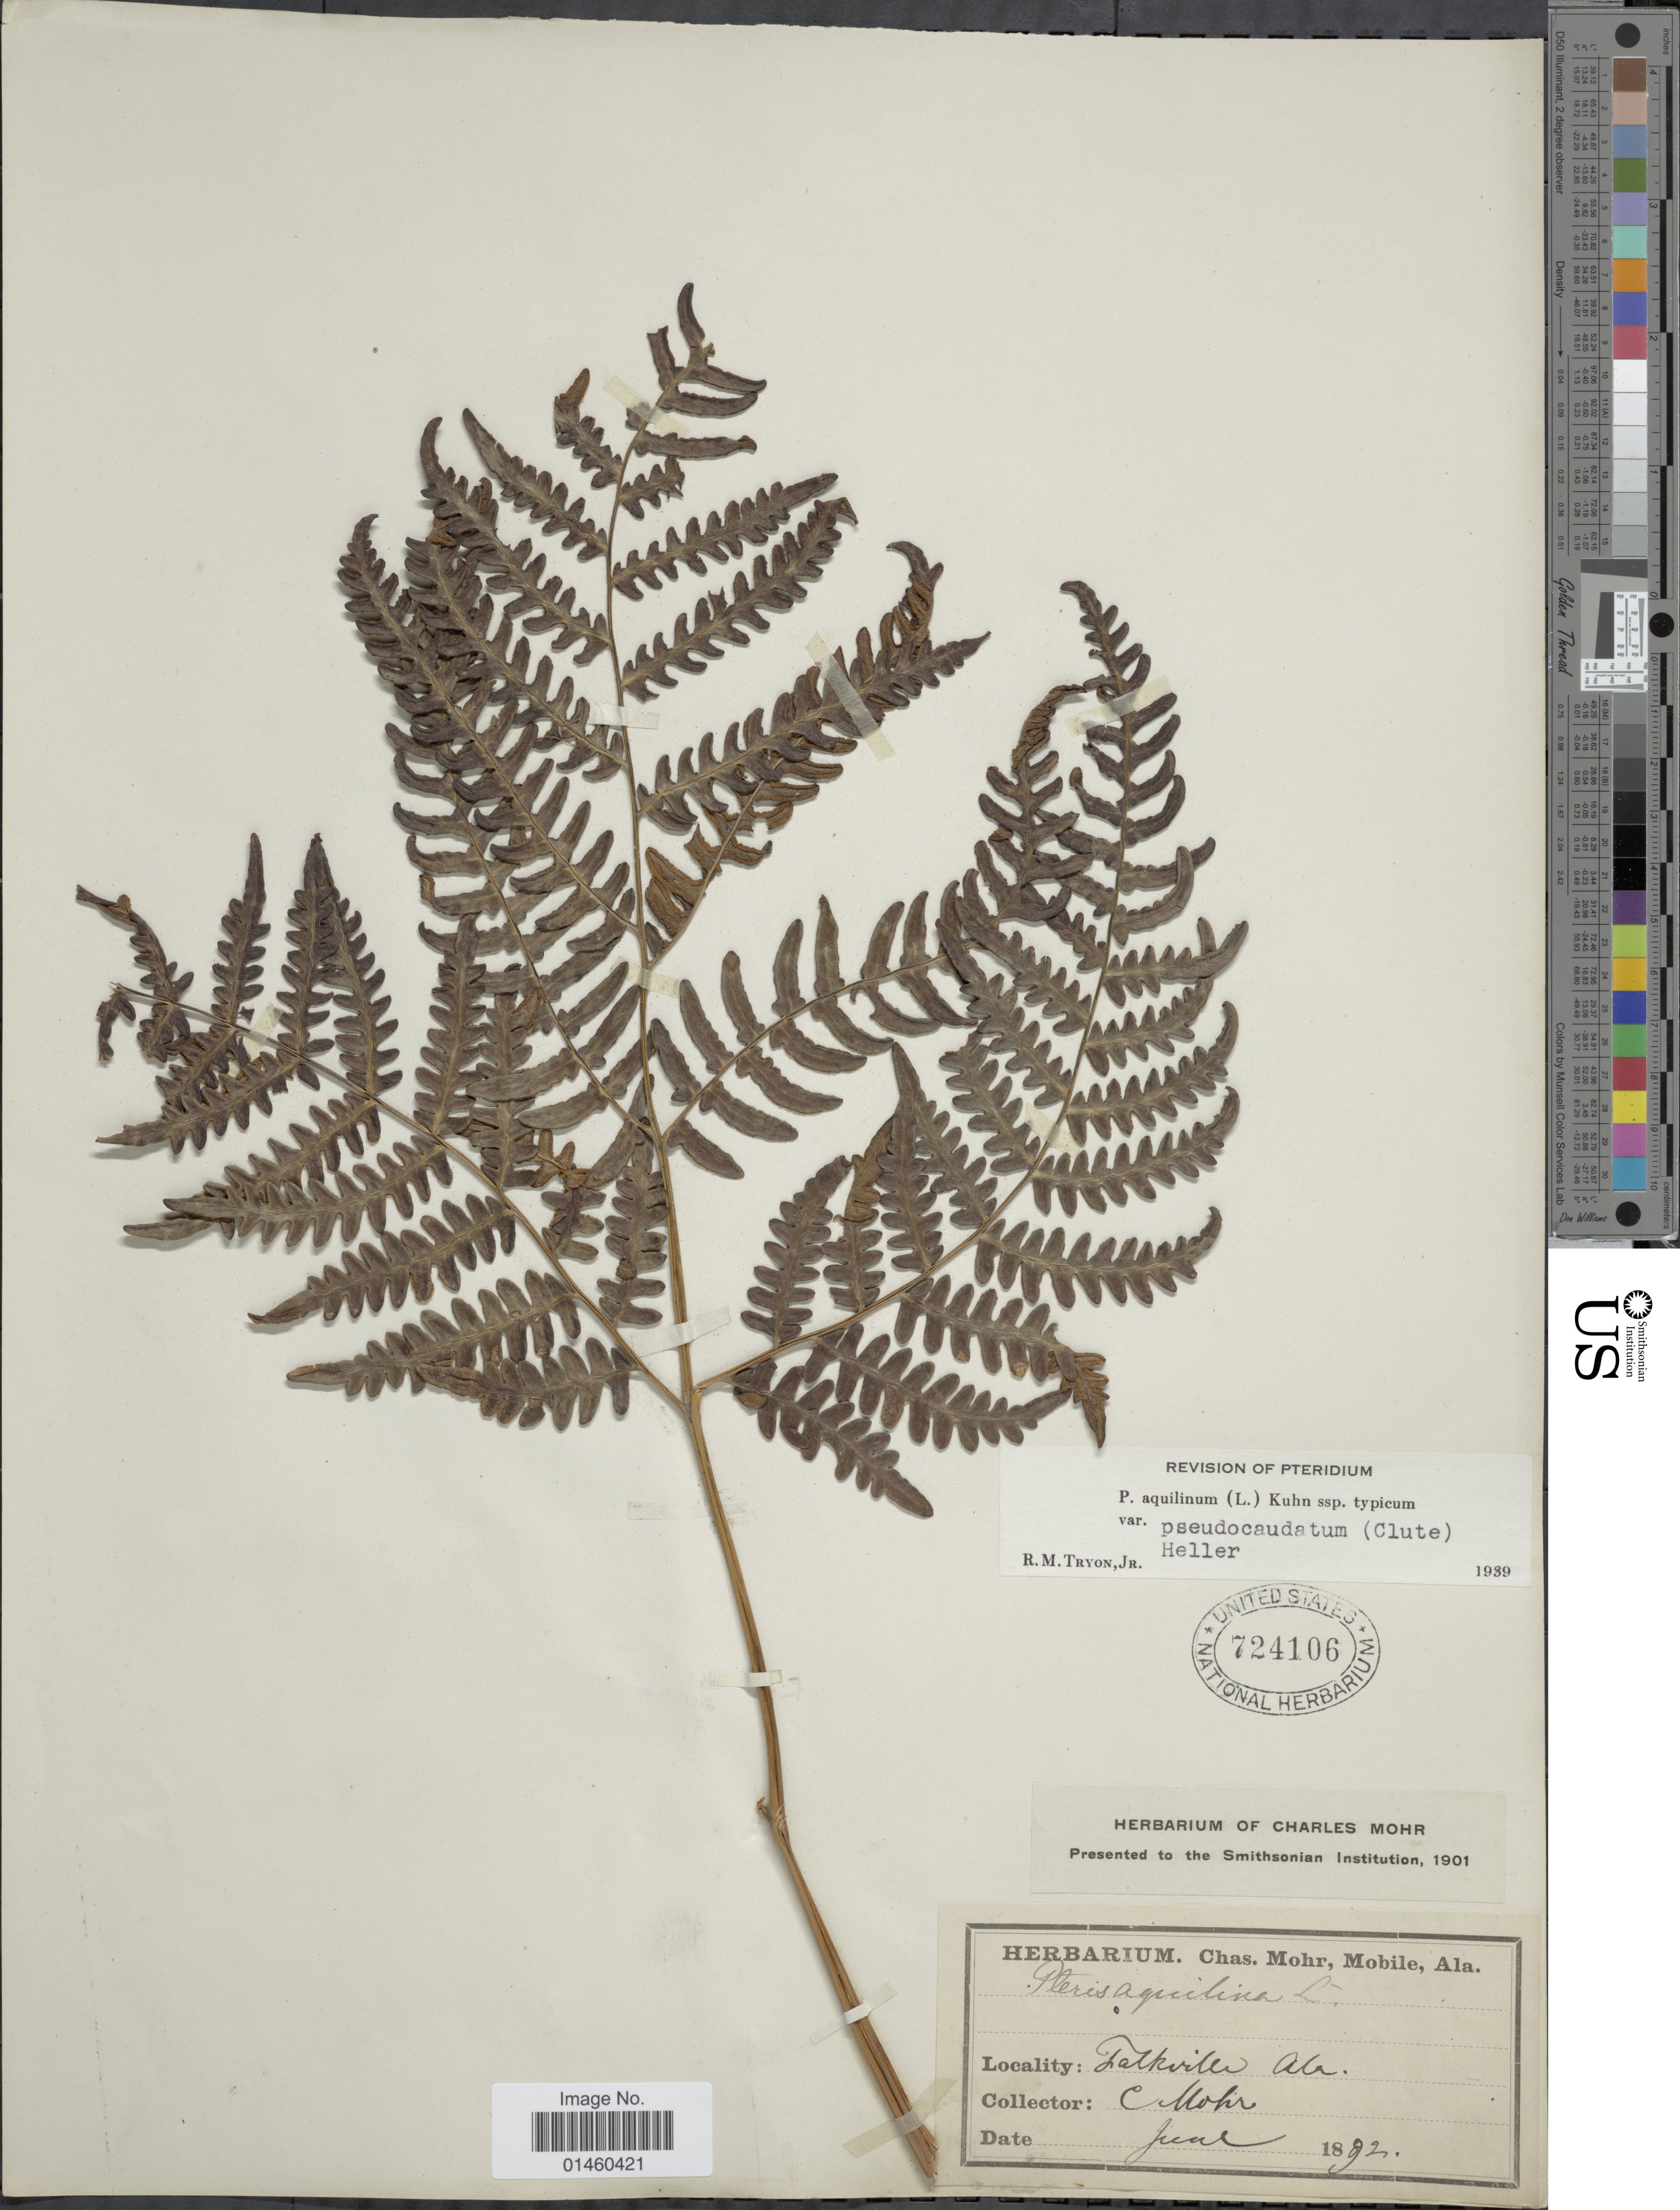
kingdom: Plantae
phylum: Tracheophyta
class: Polypodiopsida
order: Polypodiales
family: Dennstaedtiaceae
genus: Pteridium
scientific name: Pteridium aquilinum var. pseudocaudatum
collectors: C. T. Mohr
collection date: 1892-06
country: United States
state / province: Alabama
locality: Falkville Ala.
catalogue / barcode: US 724106